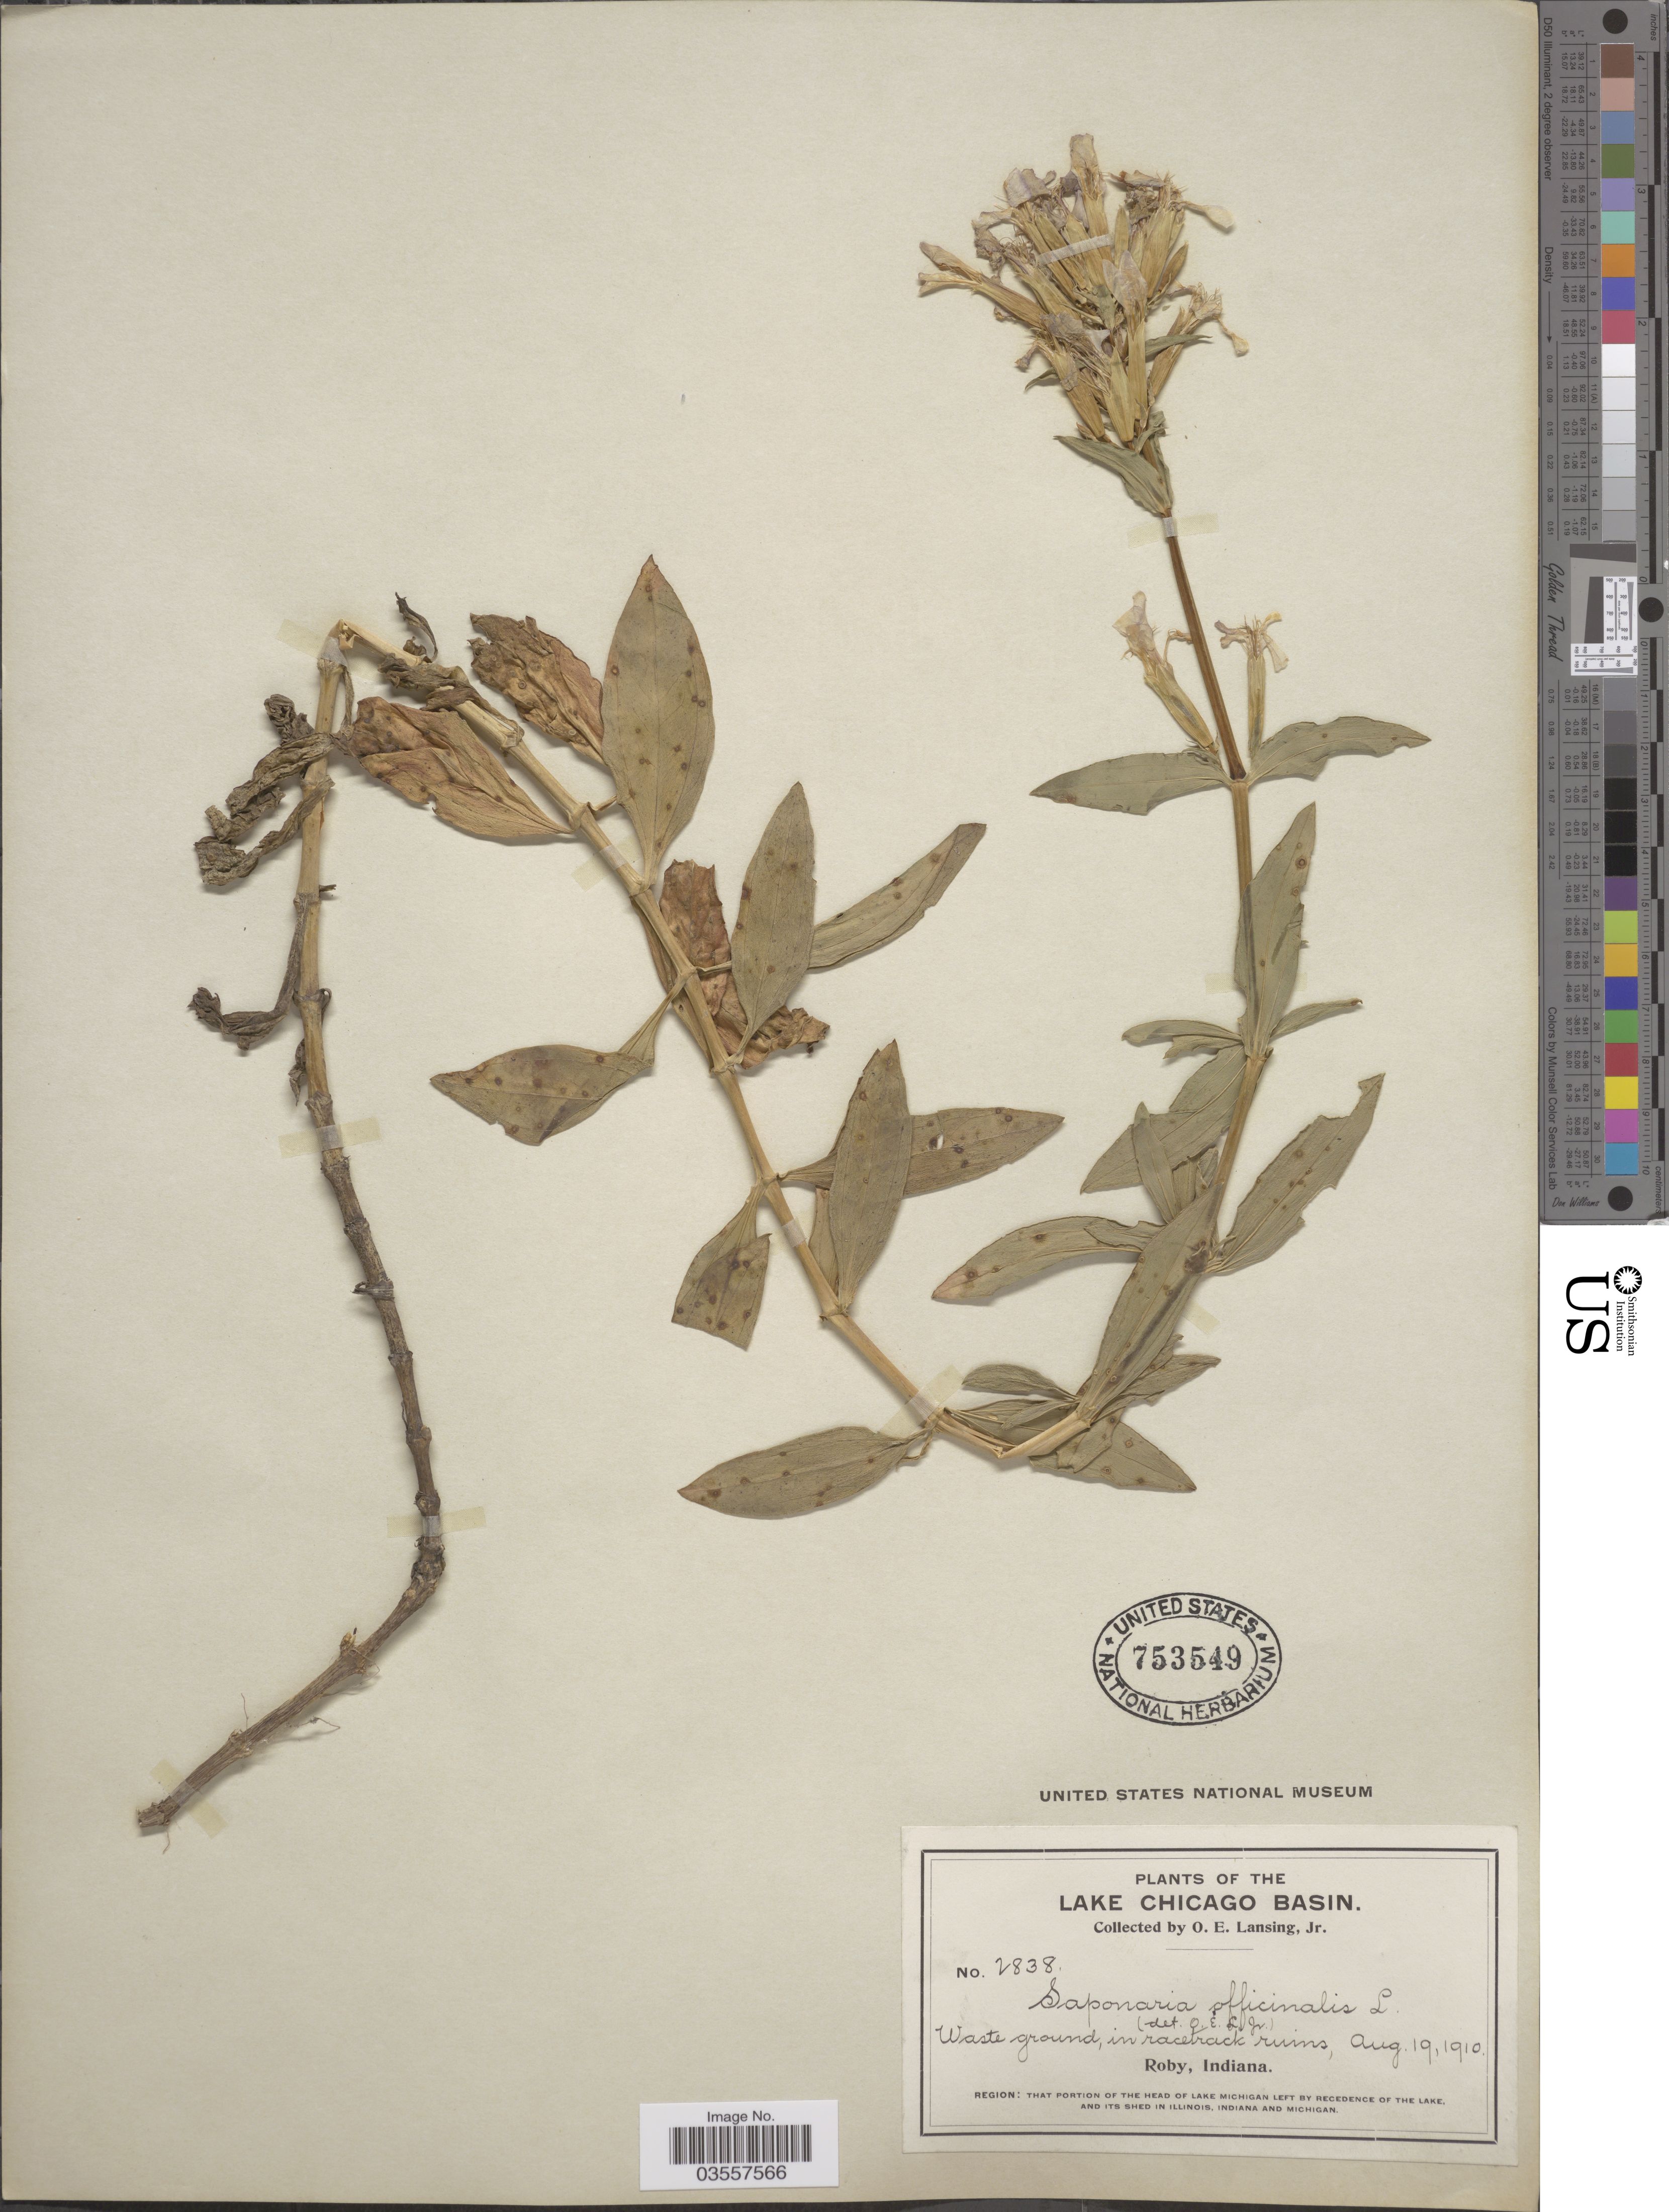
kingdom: Plantae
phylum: Tracheophyta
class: Magnoliopsida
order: Caryophyllales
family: Caryophyllaceae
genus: Saponaria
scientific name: Saponaria officinalis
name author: L.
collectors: O. Lansing Jr.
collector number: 2838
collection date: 1910-08-19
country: United States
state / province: Indiana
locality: Lake Chicago Basin. Waste ground, in racetrack ruins. Roby. Region: That portion of the head of lake Michigan left by recedence of the lake, and its shed in Illinois, Indiana and Michigan.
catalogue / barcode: US 753549